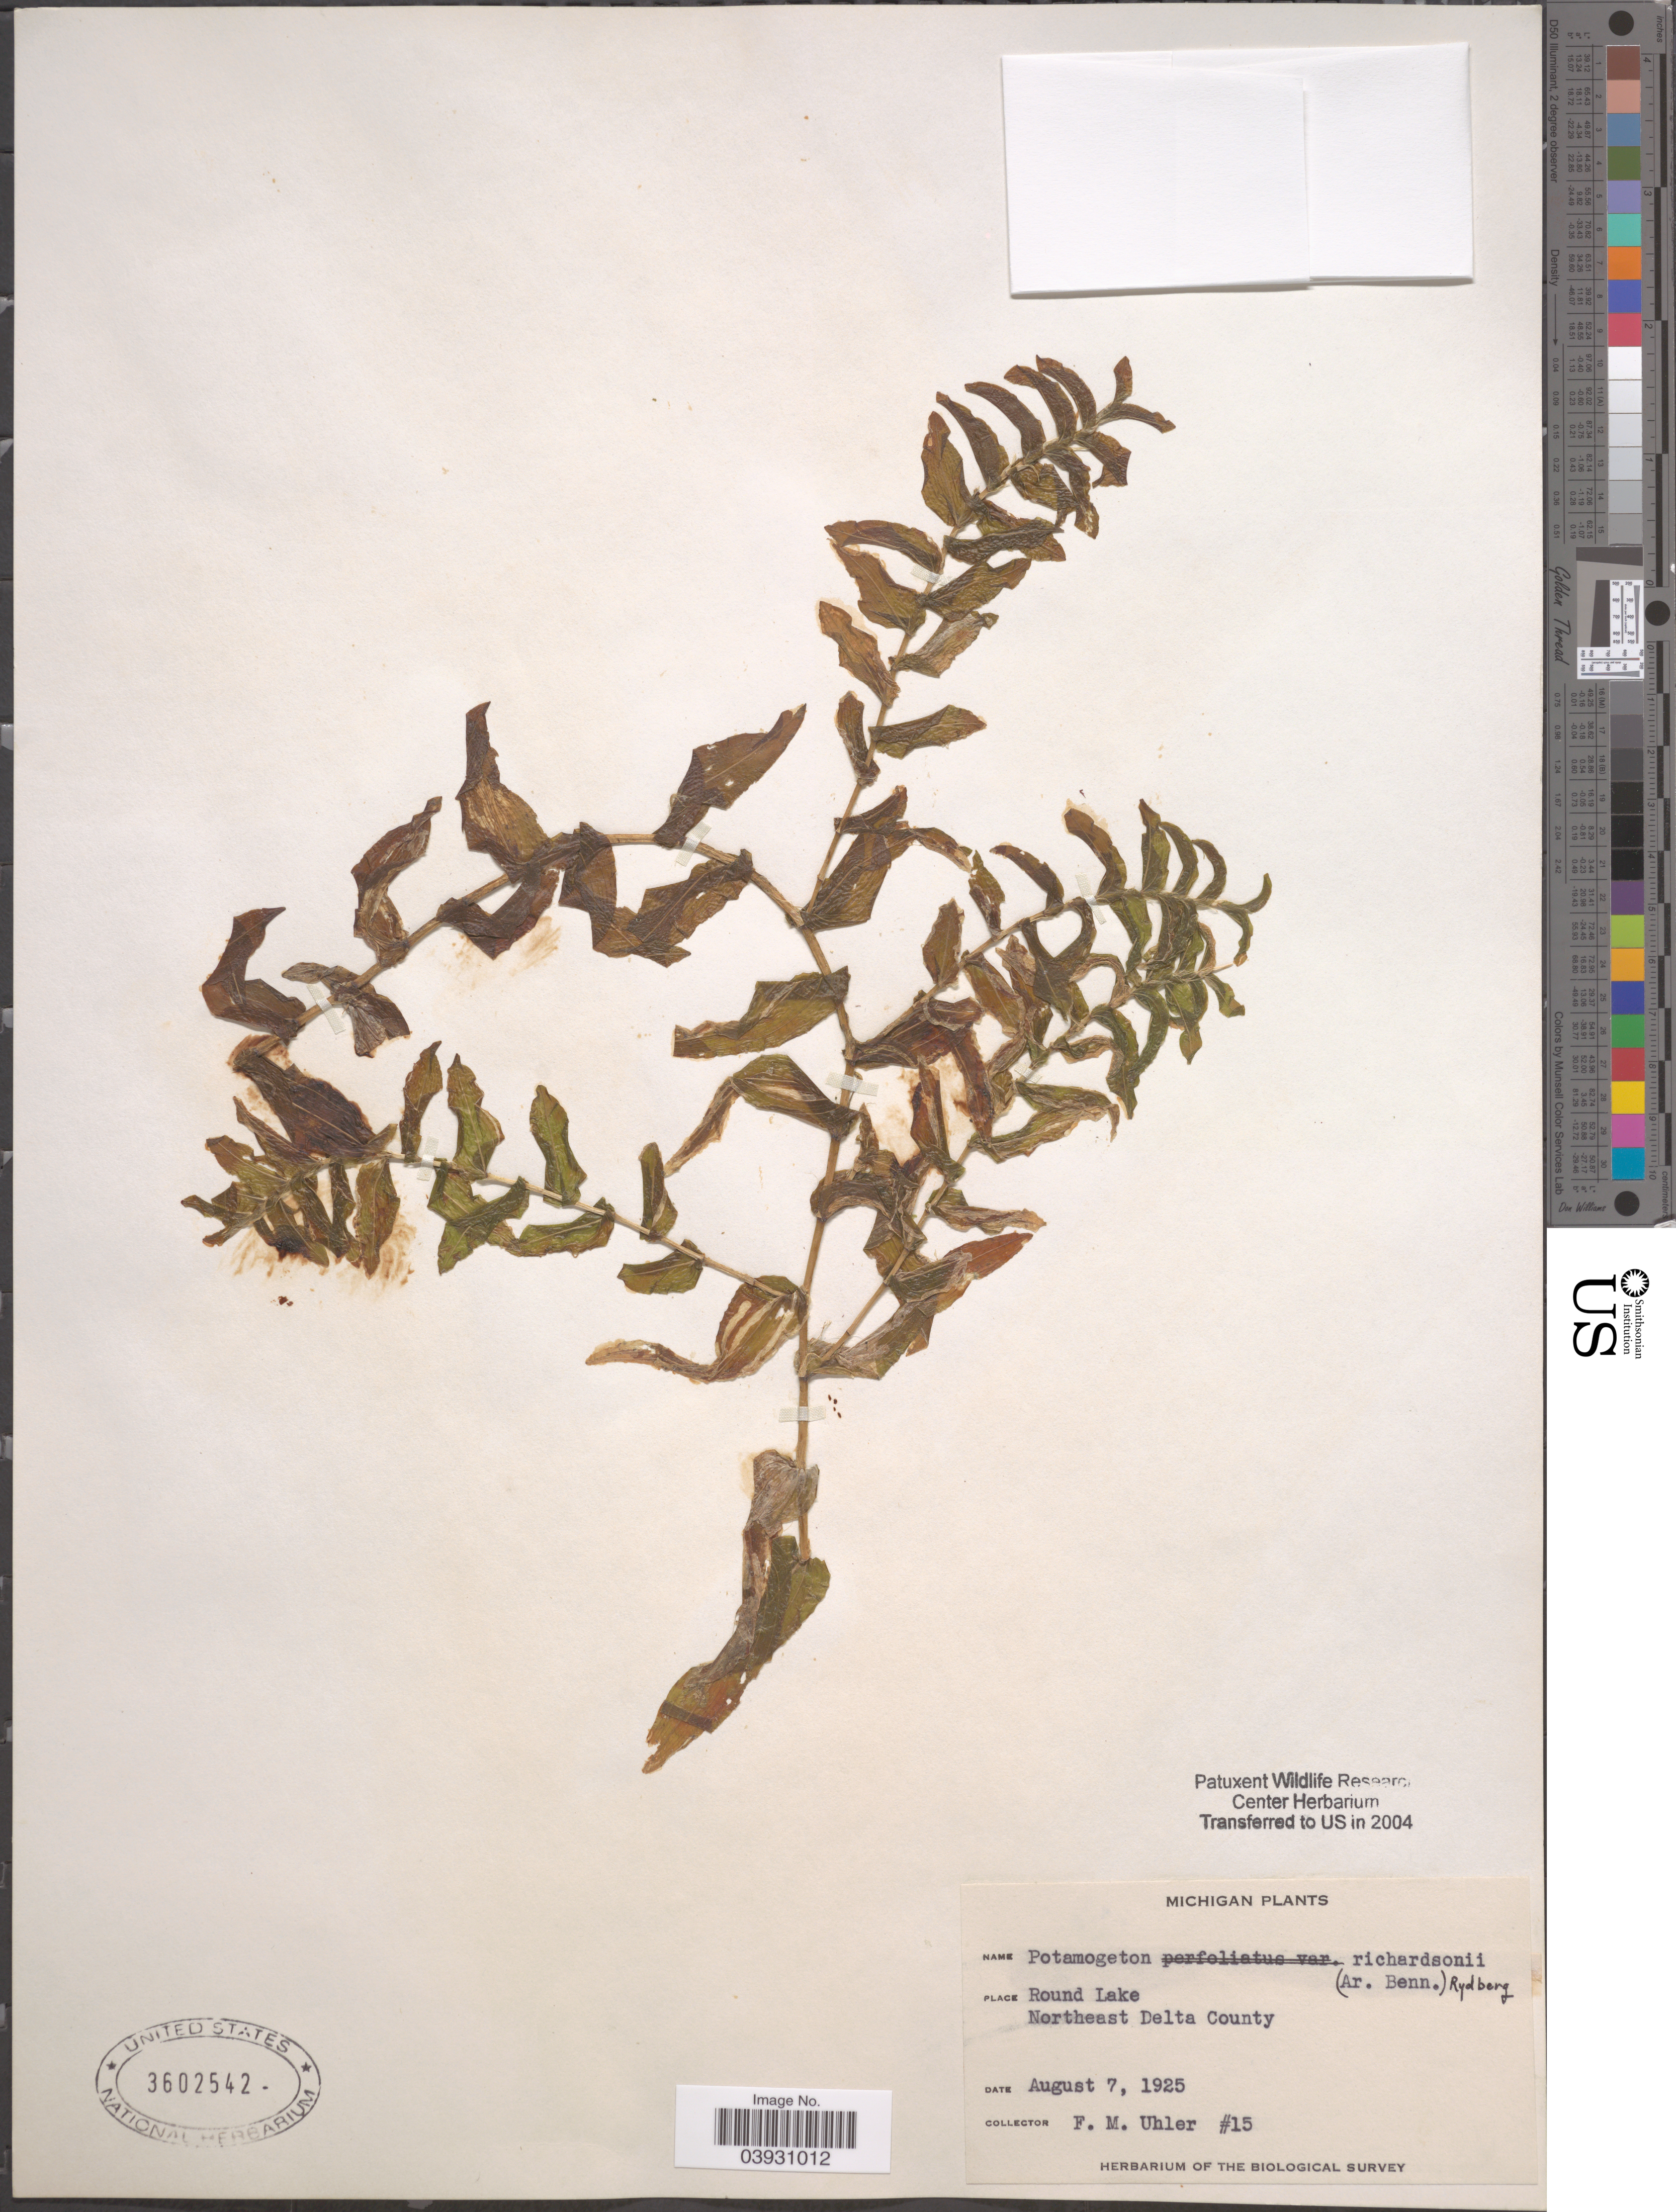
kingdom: Plantae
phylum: Tracheophyta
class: Liliopsida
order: Alismatales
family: Potamogetonaceae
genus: Potamogeton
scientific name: Potamogeton richardsonii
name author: (A.W. Benn.) Rydb.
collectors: F. M. Uhler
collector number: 15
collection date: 1925-08-07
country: United States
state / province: Michigan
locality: Round Lake, Northeast Delta County.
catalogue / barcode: US 3602542